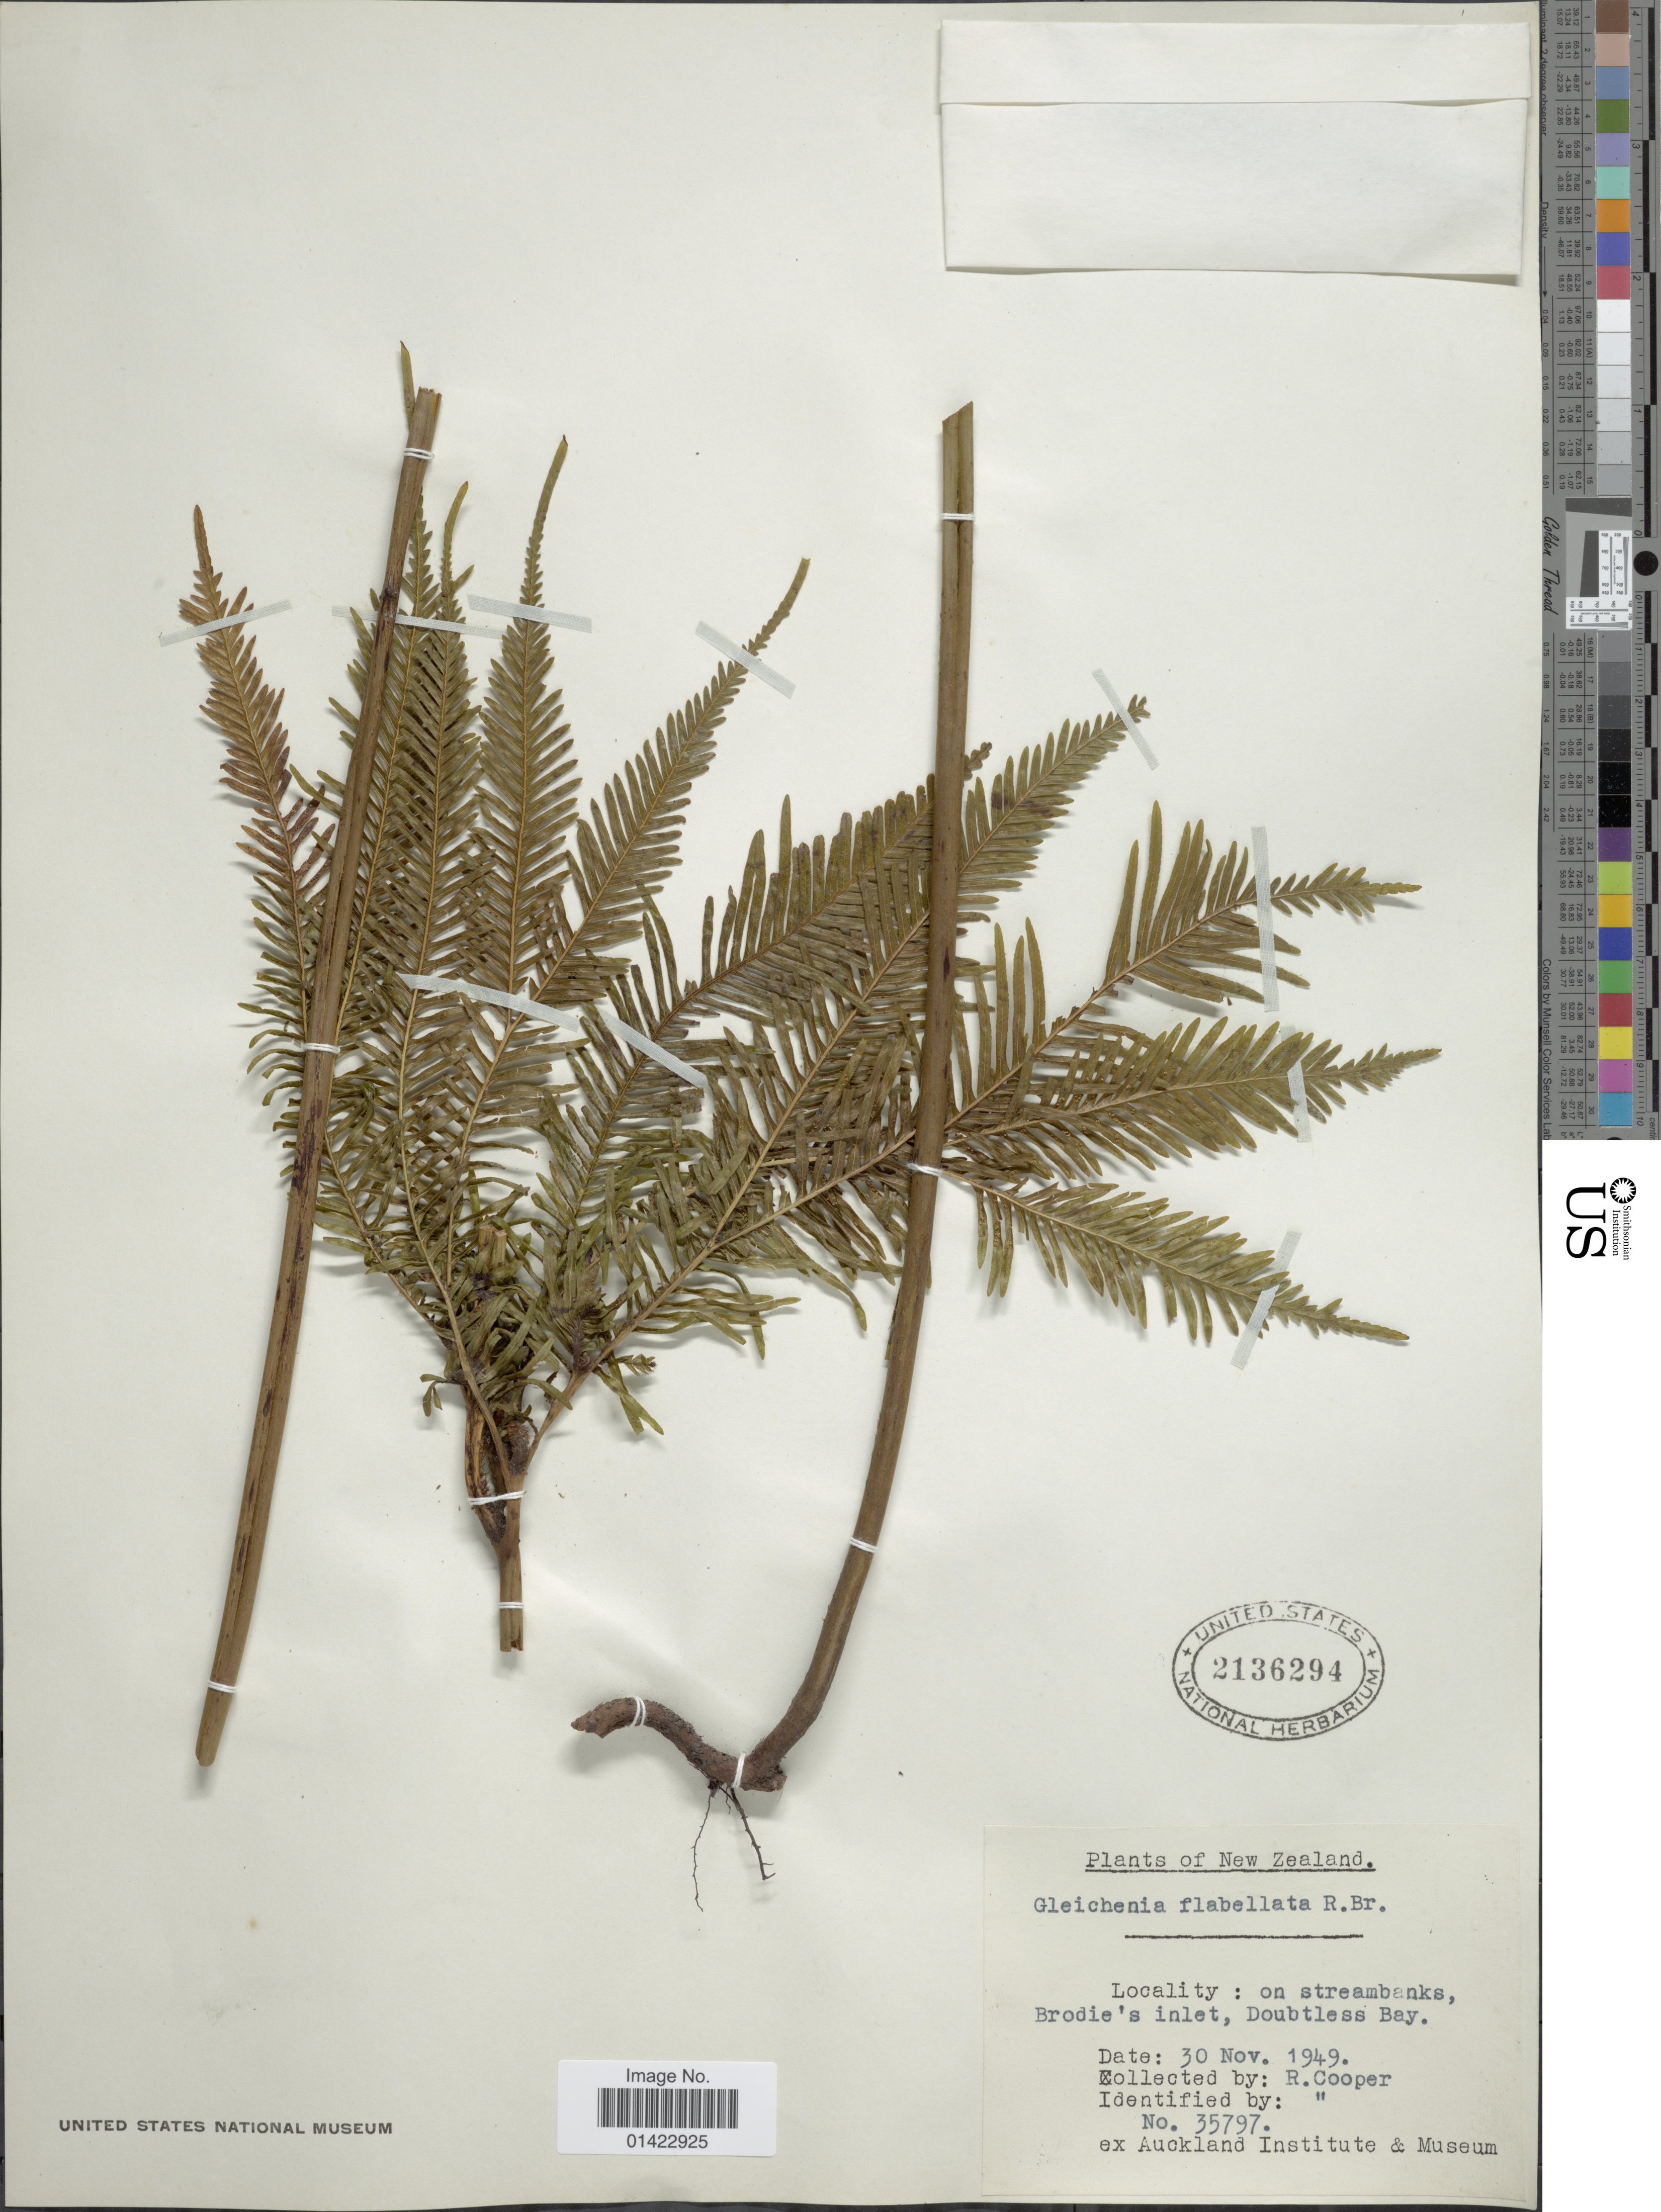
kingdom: Plantae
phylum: Tracheophyta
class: Polypodiopsida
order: Gleicheniales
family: Gleicheniaceae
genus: Sticherus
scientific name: Sticherus flabellatus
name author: (R. Br.) H. St. John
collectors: R. Cooper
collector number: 35797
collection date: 1949-11-30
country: New Zealand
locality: On streambanks, Brodie's inlet, Doubtless Bay.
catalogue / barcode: US 2136294